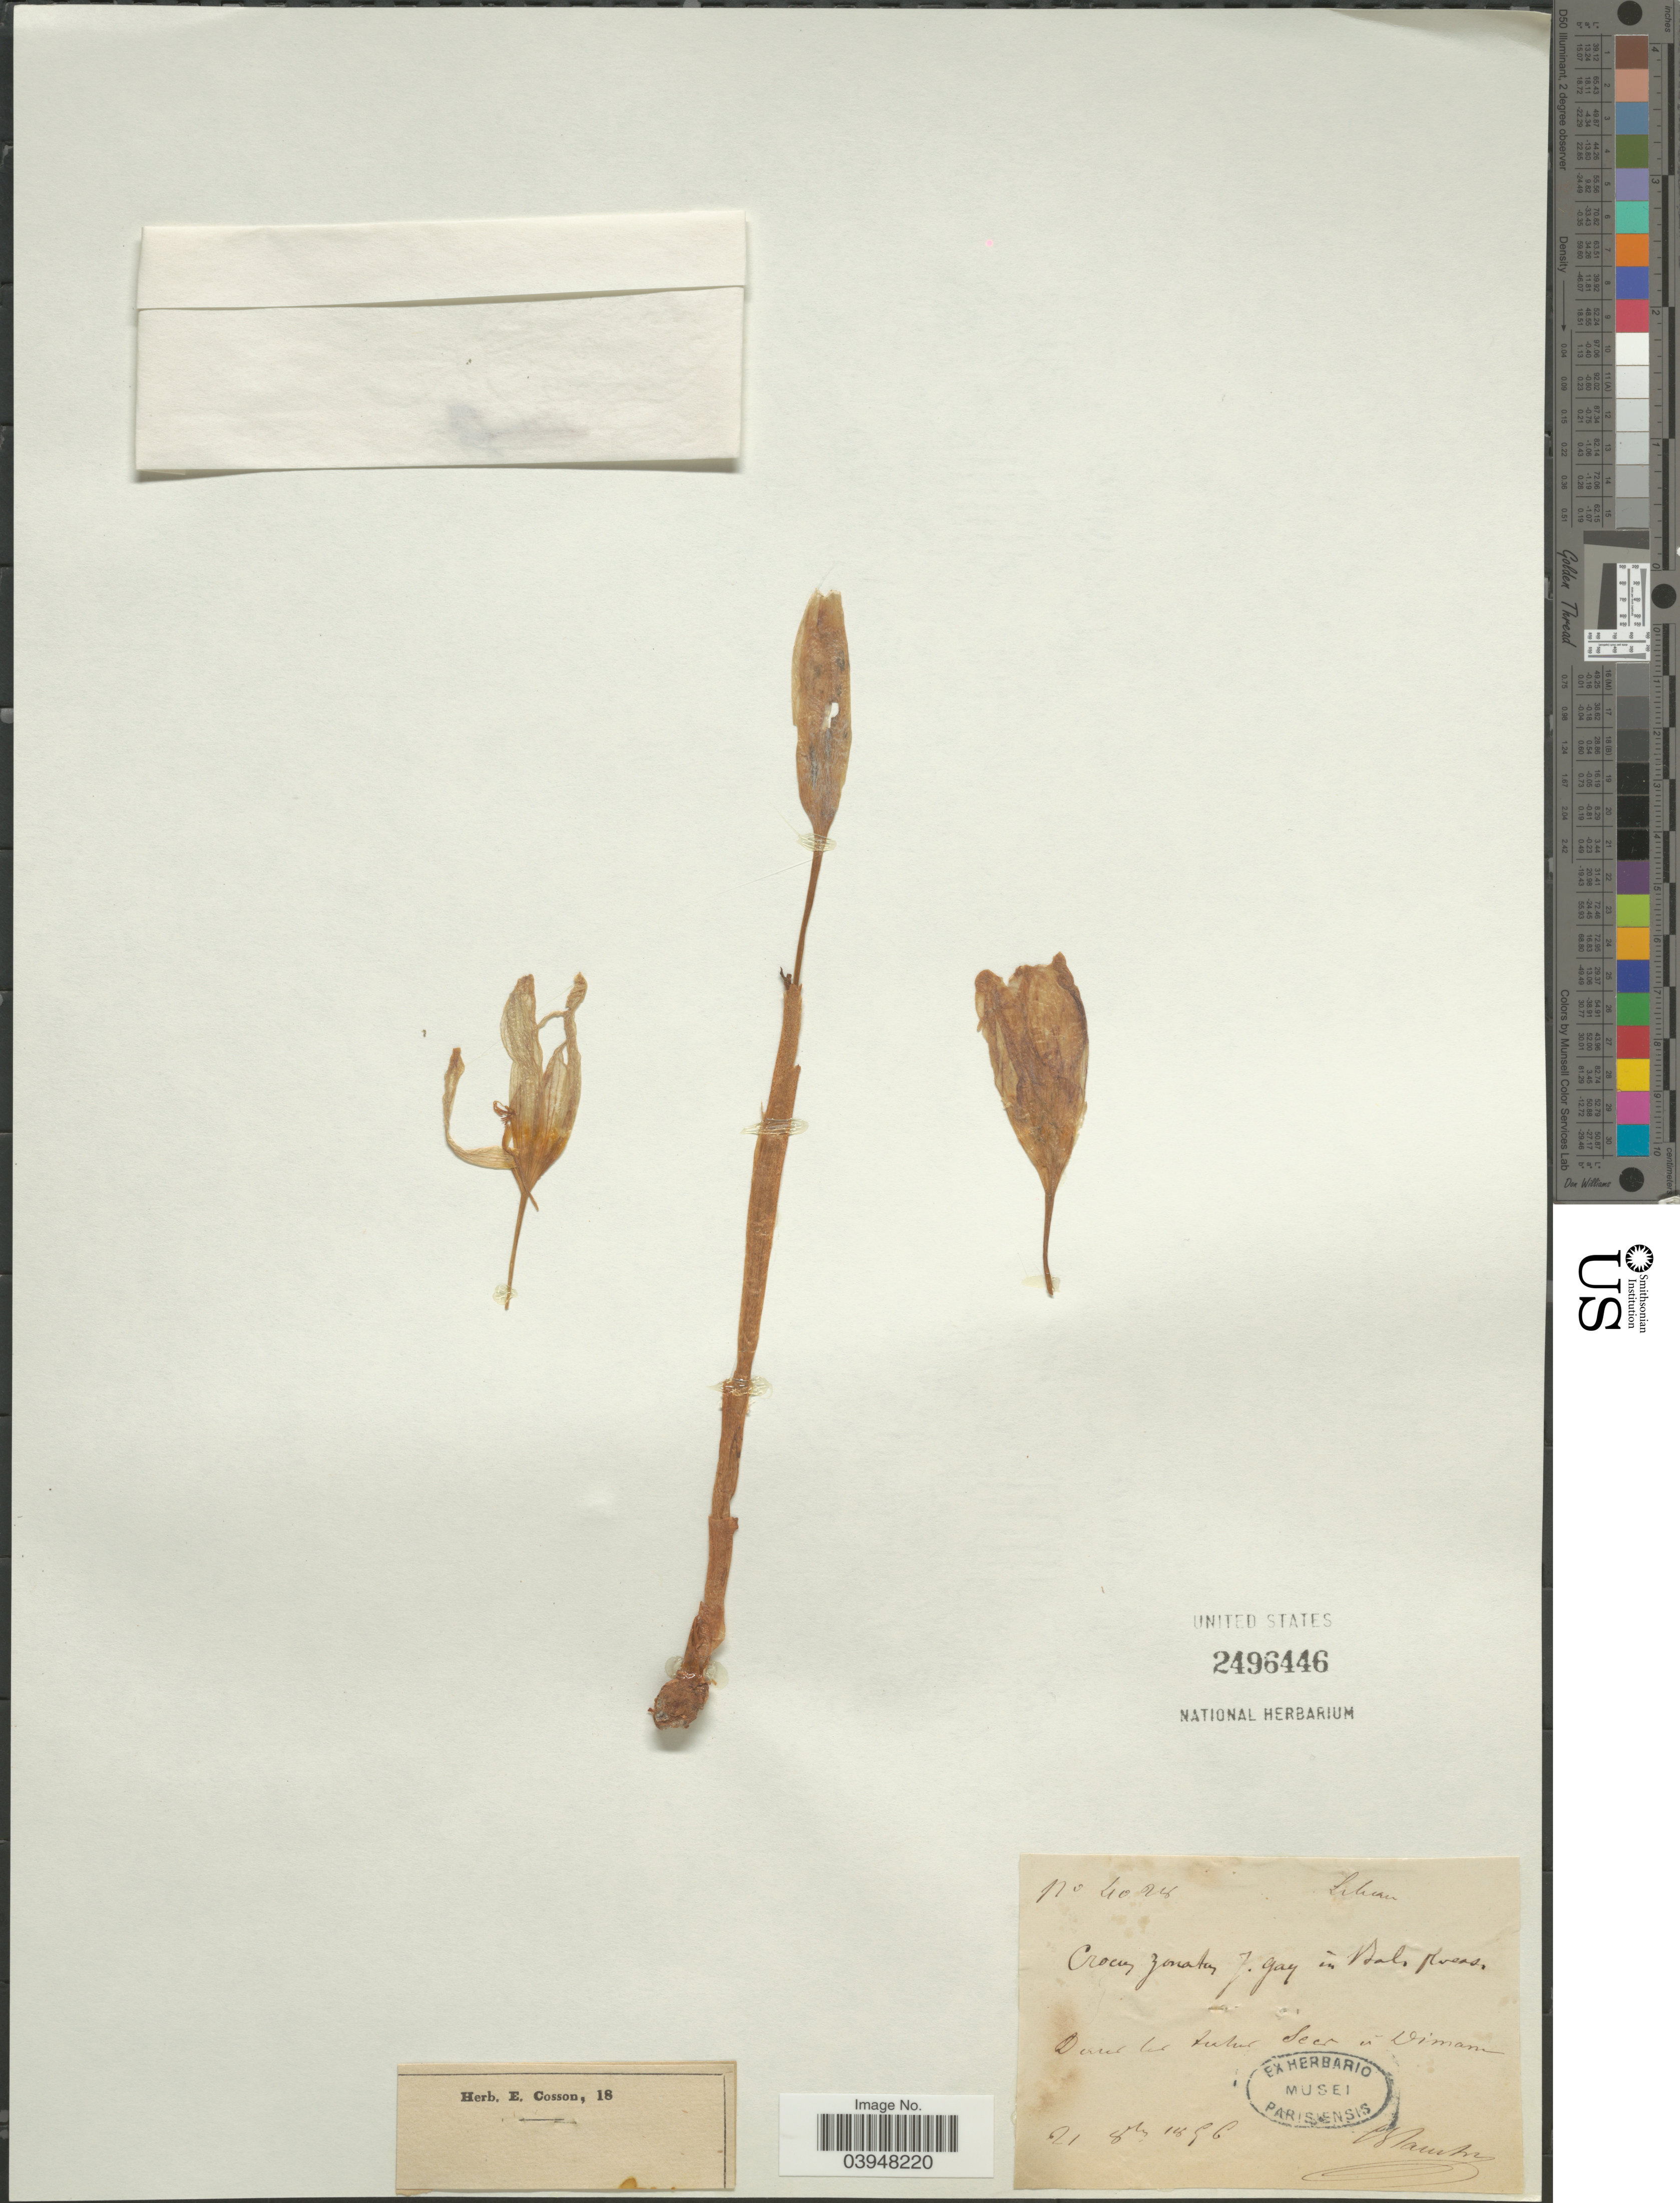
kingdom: Plantae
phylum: Tracheophyta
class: Liliopsida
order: Asparagales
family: Iridaceae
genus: Crocus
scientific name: Crocus zonatus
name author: J. Gay ex Klatt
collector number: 4028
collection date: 1856-10-21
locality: Dans le juhur Secr in Diman. [interpreted]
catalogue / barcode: US 2496446